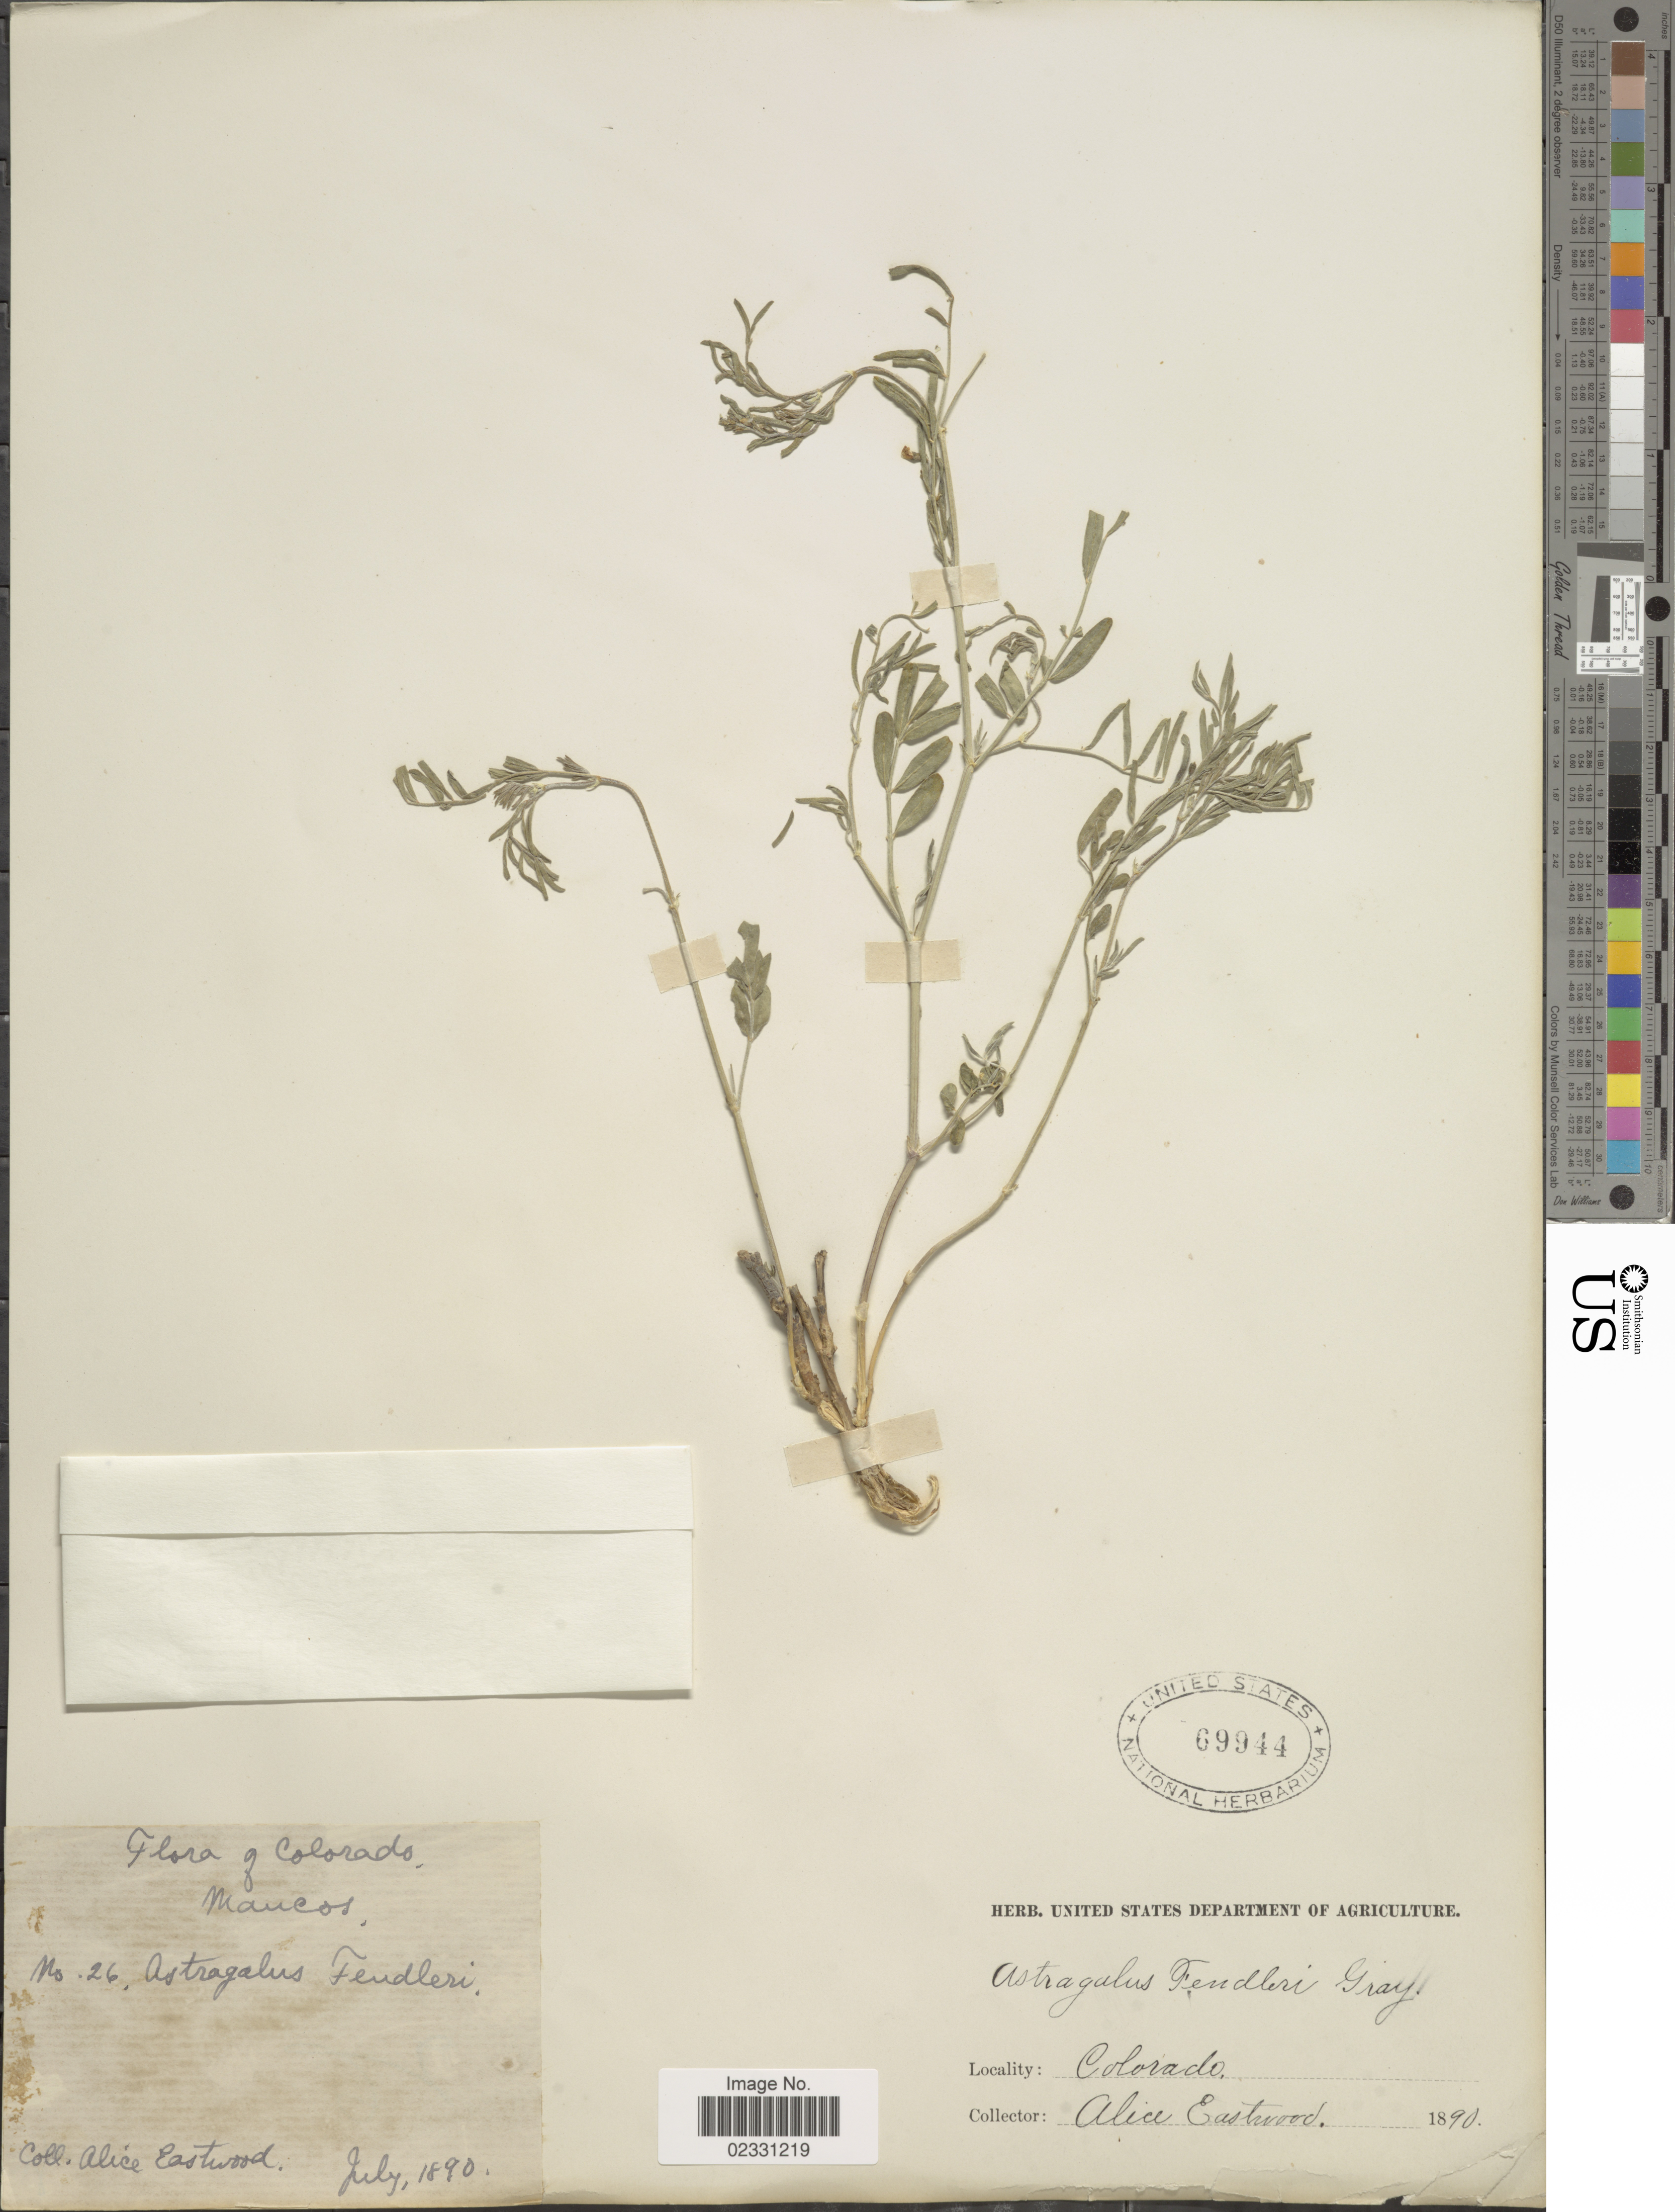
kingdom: Plantae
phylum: Tracheophyta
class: Magnoliopsida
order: Fabales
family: Fabaceae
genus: Astragalus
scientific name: Astragalus flexuosus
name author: (Hook.) Douglas ex G. Don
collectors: A. Eastwood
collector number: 26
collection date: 1890-07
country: United States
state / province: Colorado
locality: Mancos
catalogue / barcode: US 69944